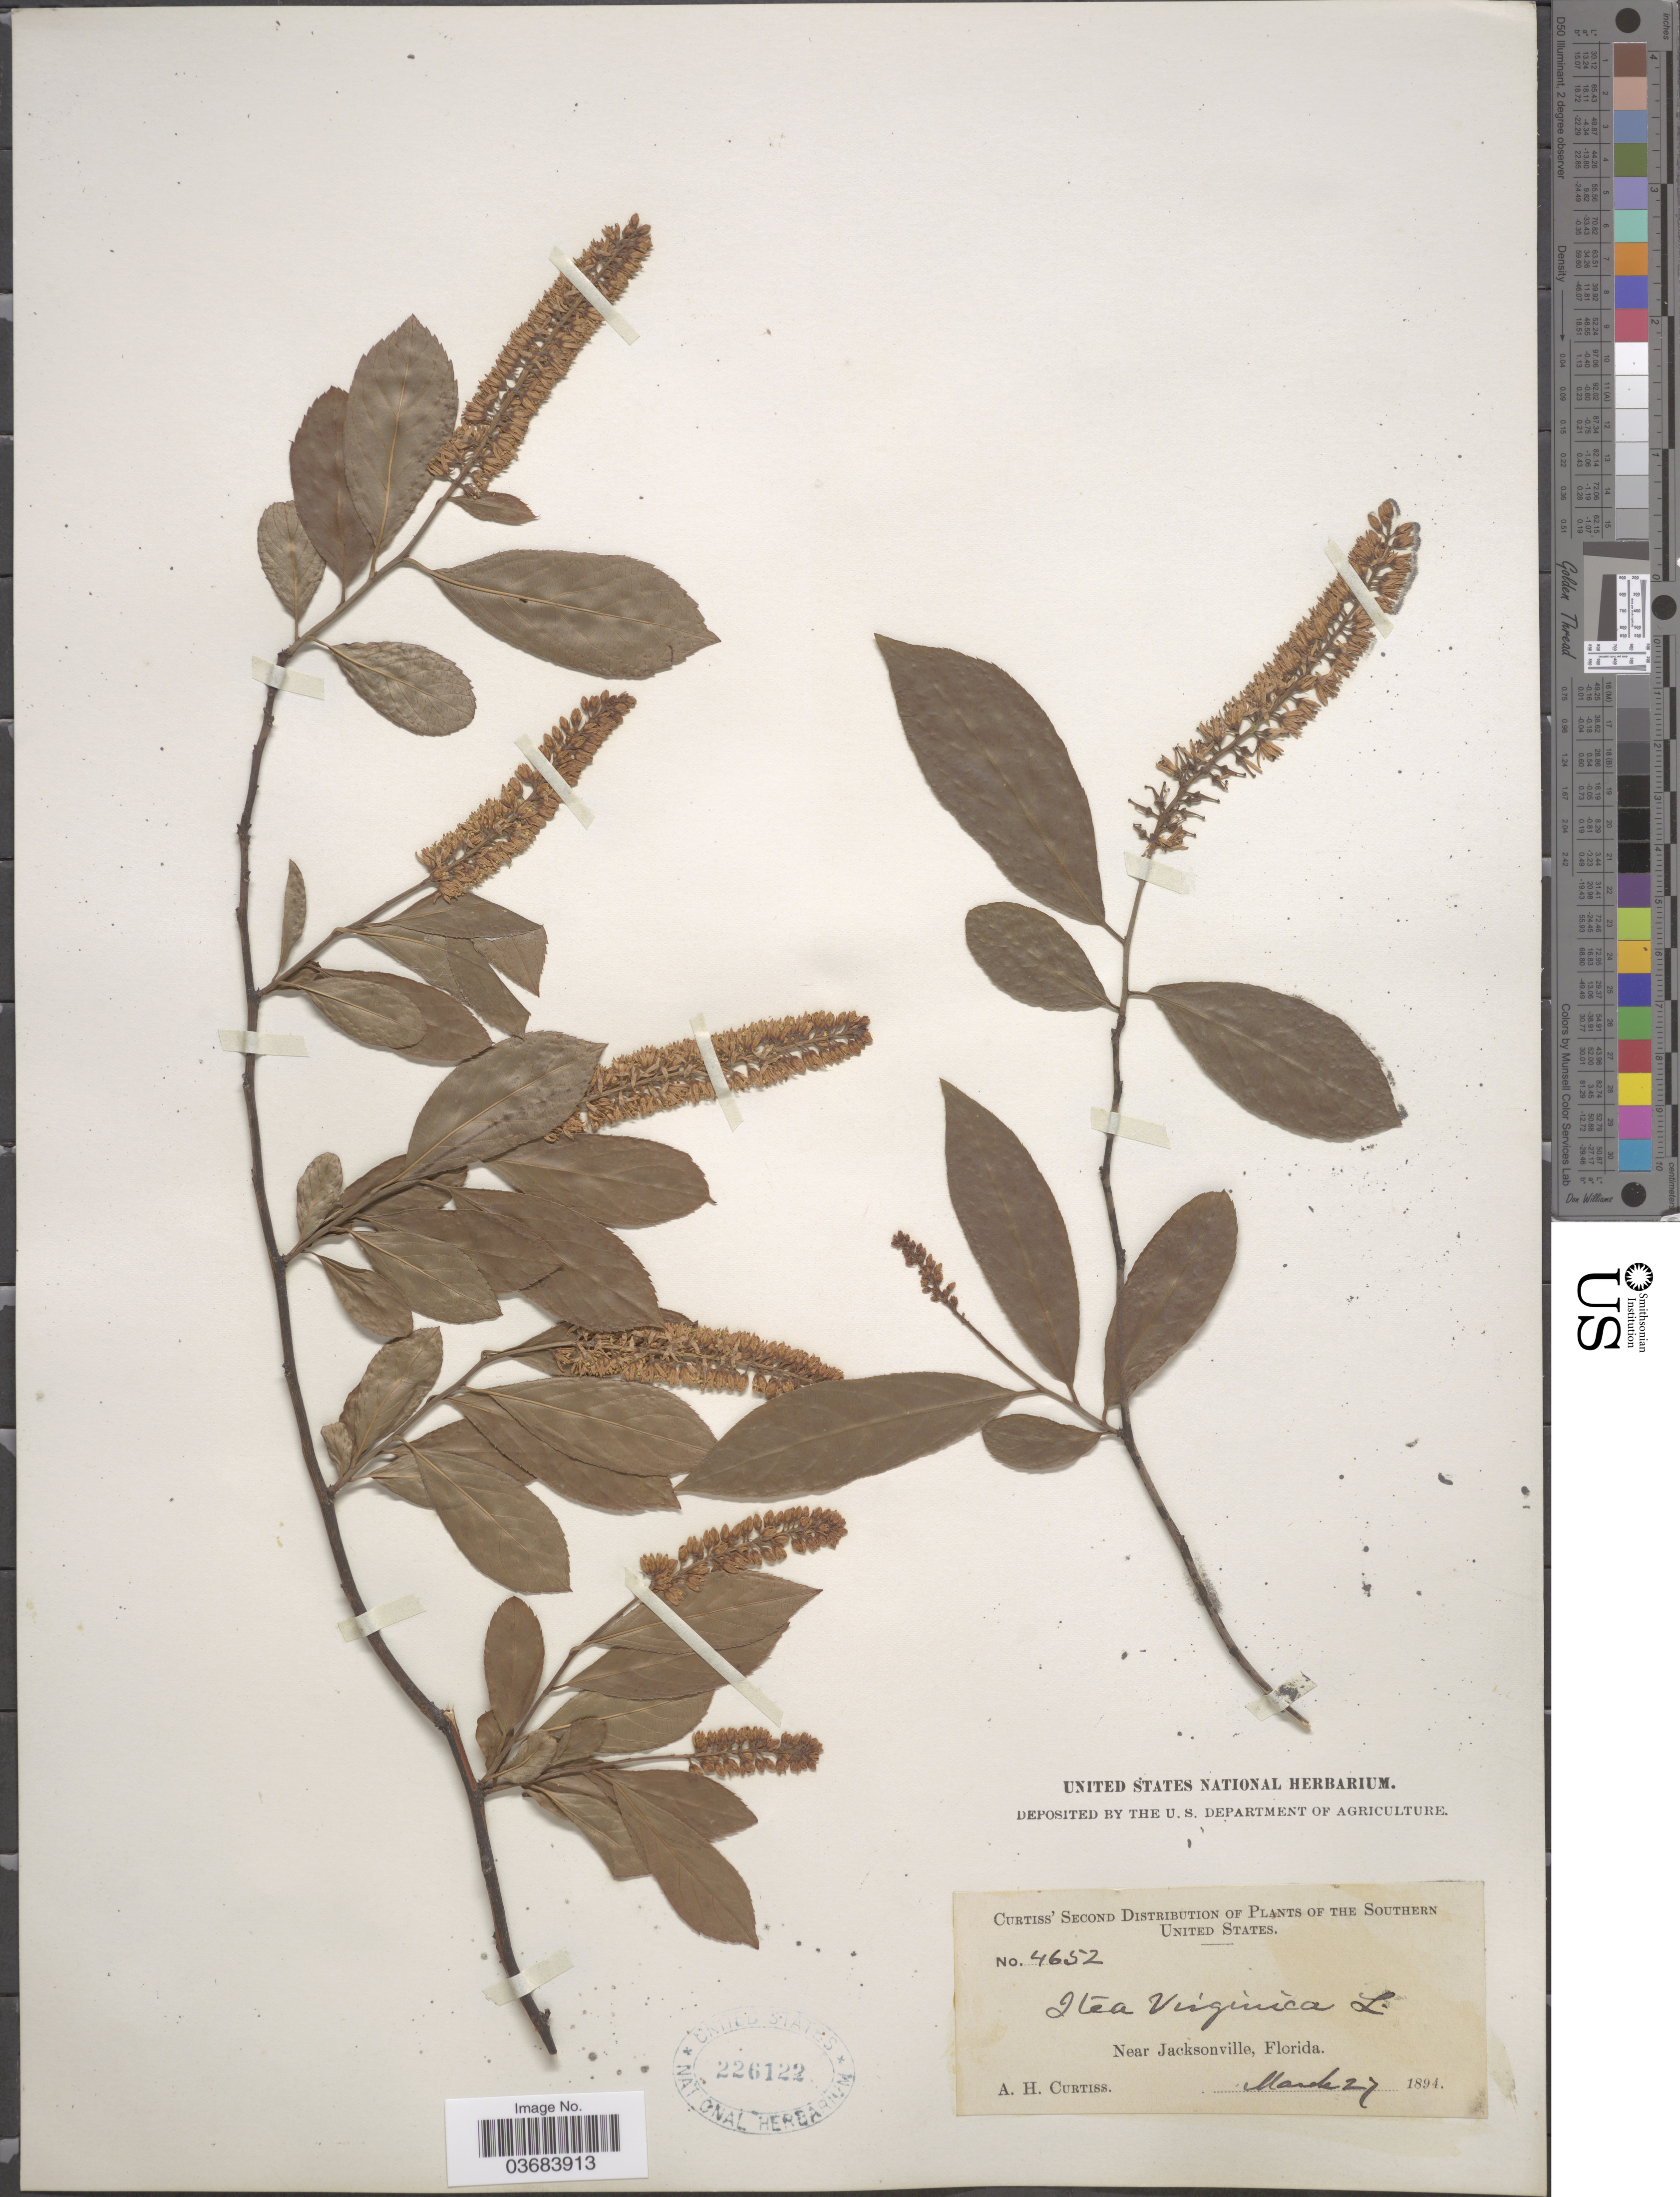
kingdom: Plantae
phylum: Tracheophyta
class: Magnoliopsida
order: Saxifragales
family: Iteaceae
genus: Itea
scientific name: Itea virginica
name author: L.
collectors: A. H. Curtiss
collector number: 4652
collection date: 1894-03-27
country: United States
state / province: Florida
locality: Southern United States. Near Jacksonville.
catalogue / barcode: US 226122